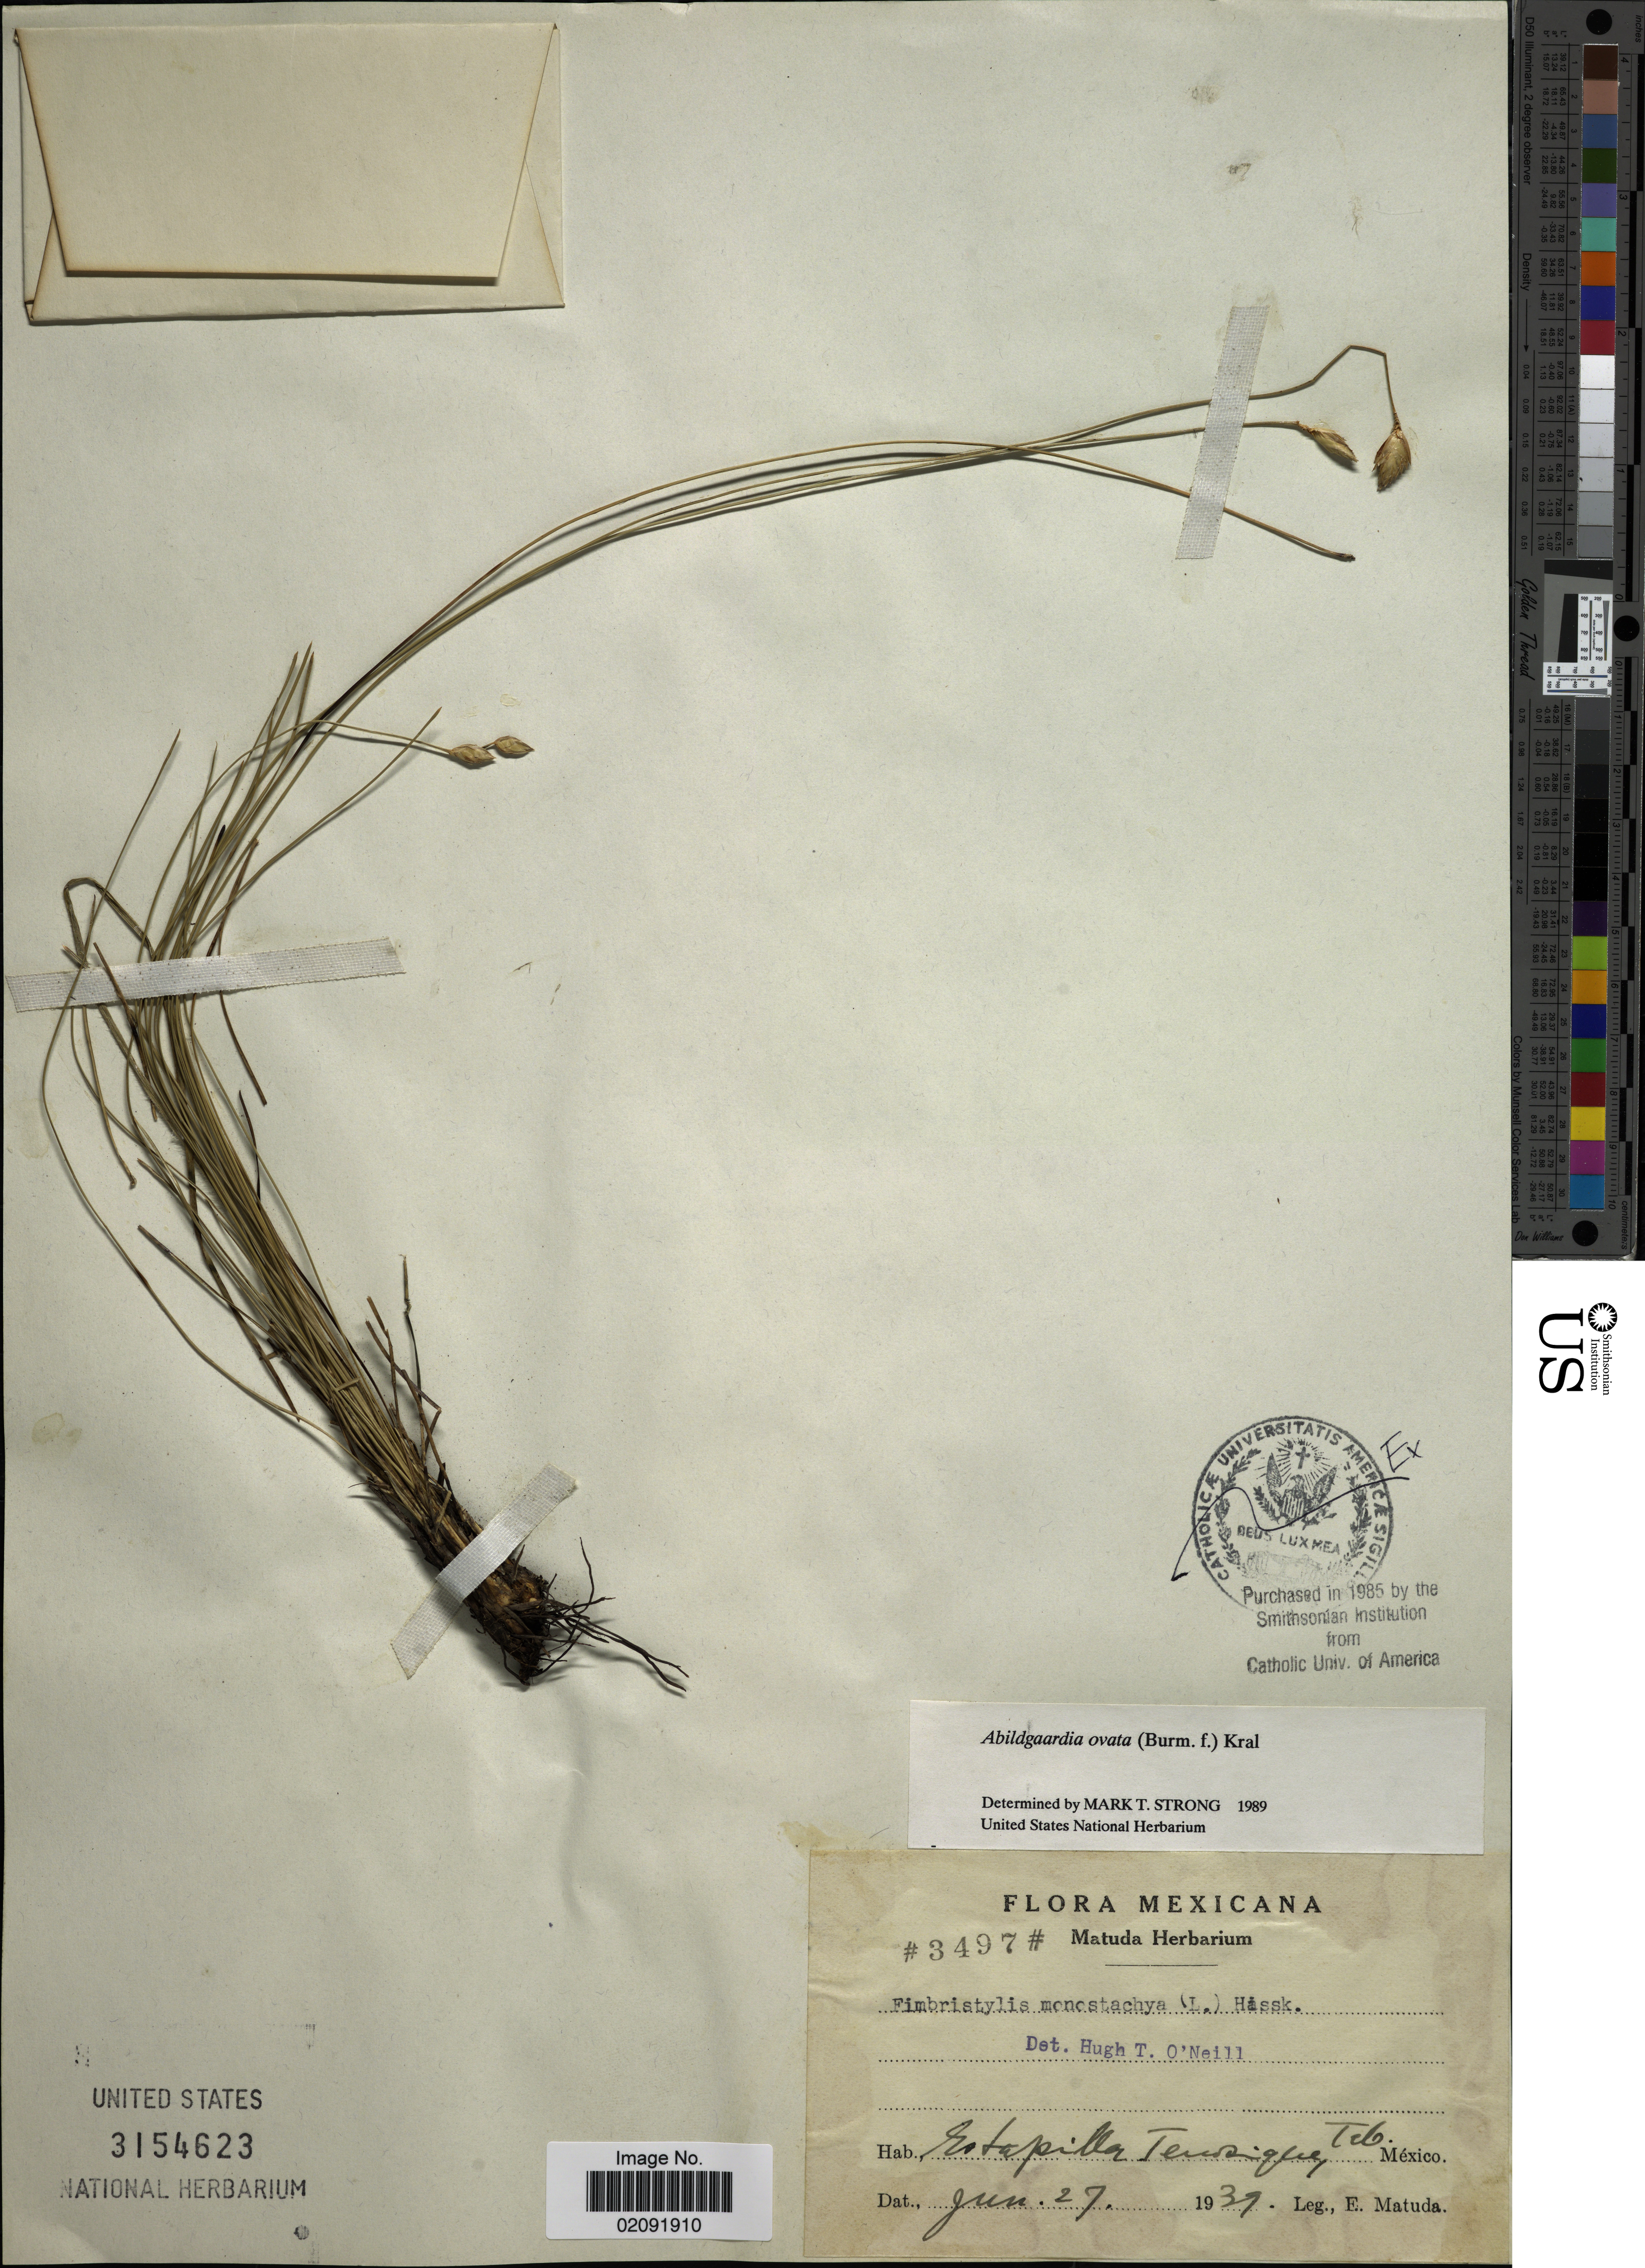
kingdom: Plantae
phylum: Tracheophyta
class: Liliopsida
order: Poales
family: Cyperaceae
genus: Abildgaardia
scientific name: Abildgaardia ovata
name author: (Burm. f.) Kral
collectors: E. Matuda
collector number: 3497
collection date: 1939-06-27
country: Mexico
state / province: Tabasco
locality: Estapilla Tenosique.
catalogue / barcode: US 3154623